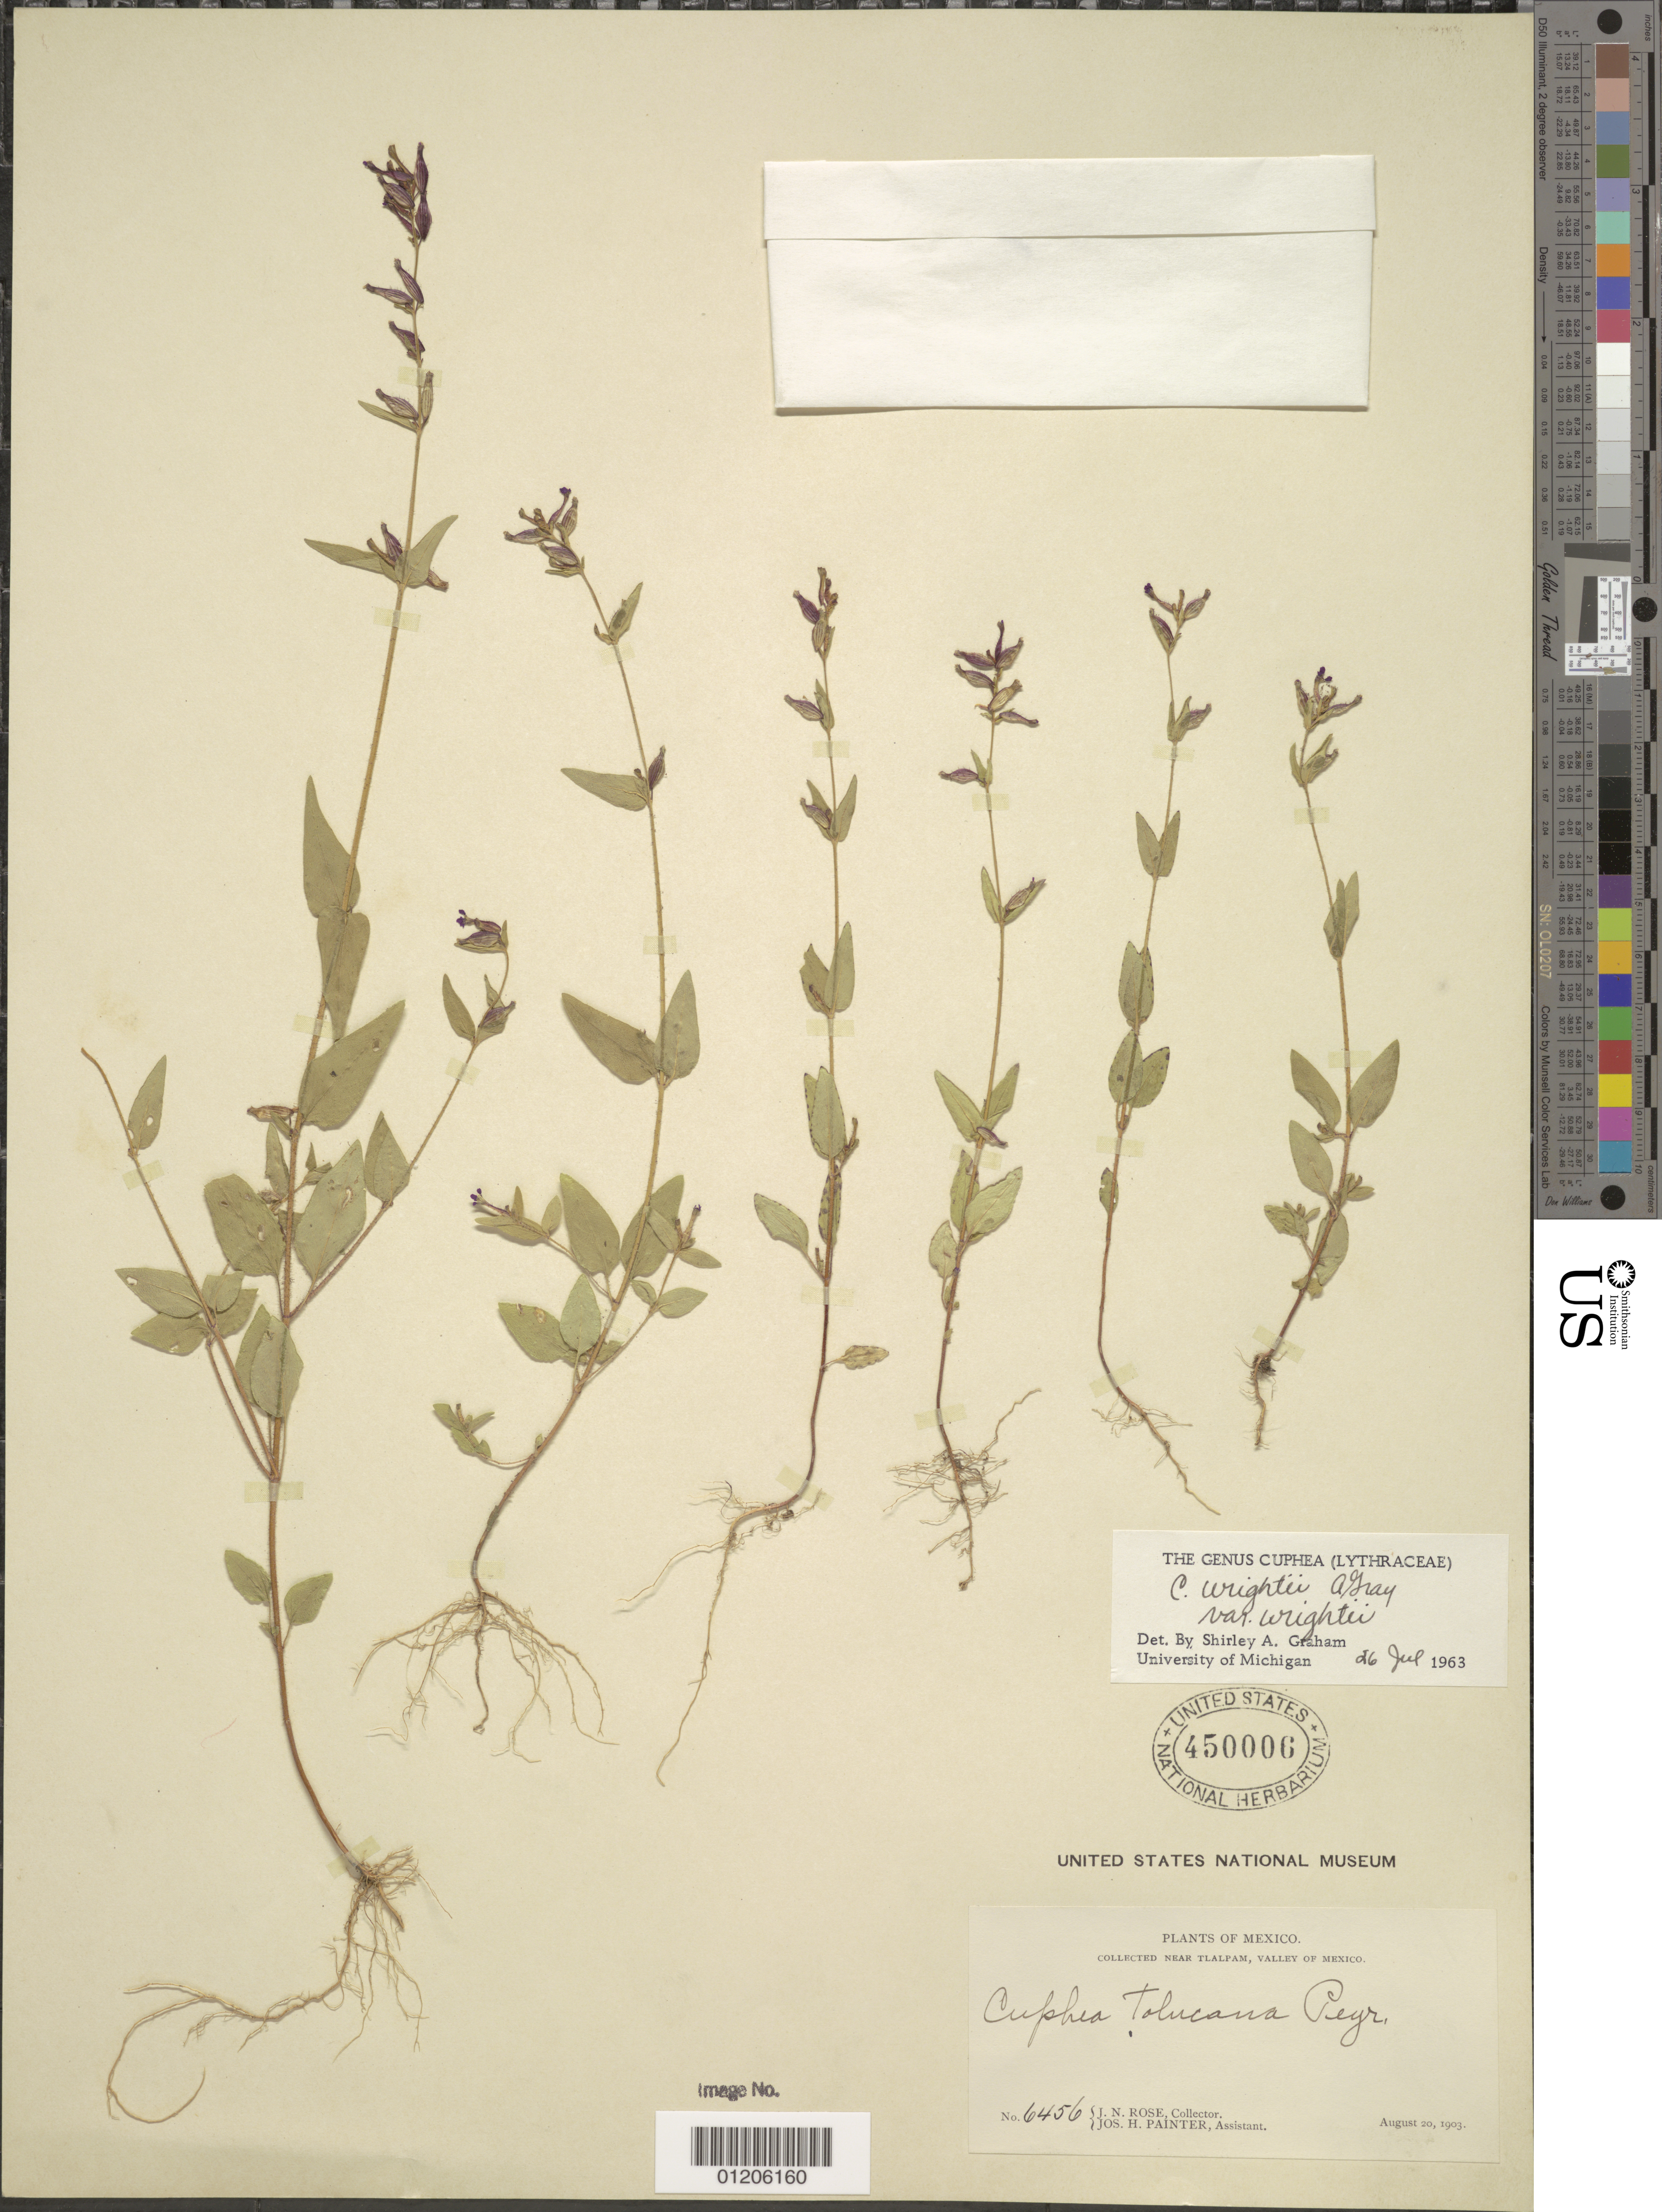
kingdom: Plantae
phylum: Tracheophyta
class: Magnoliopsida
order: Myrtales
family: Lythraceae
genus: Cuphea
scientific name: Cuphea wrightii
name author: A. Gray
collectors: J. N. Rose & J. H. Painter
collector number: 6456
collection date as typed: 20 Aug 1903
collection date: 1903-08-20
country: Mexico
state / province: Distrito Federal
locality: Near Tlalpam, Valley of México.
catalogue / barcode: US 450006